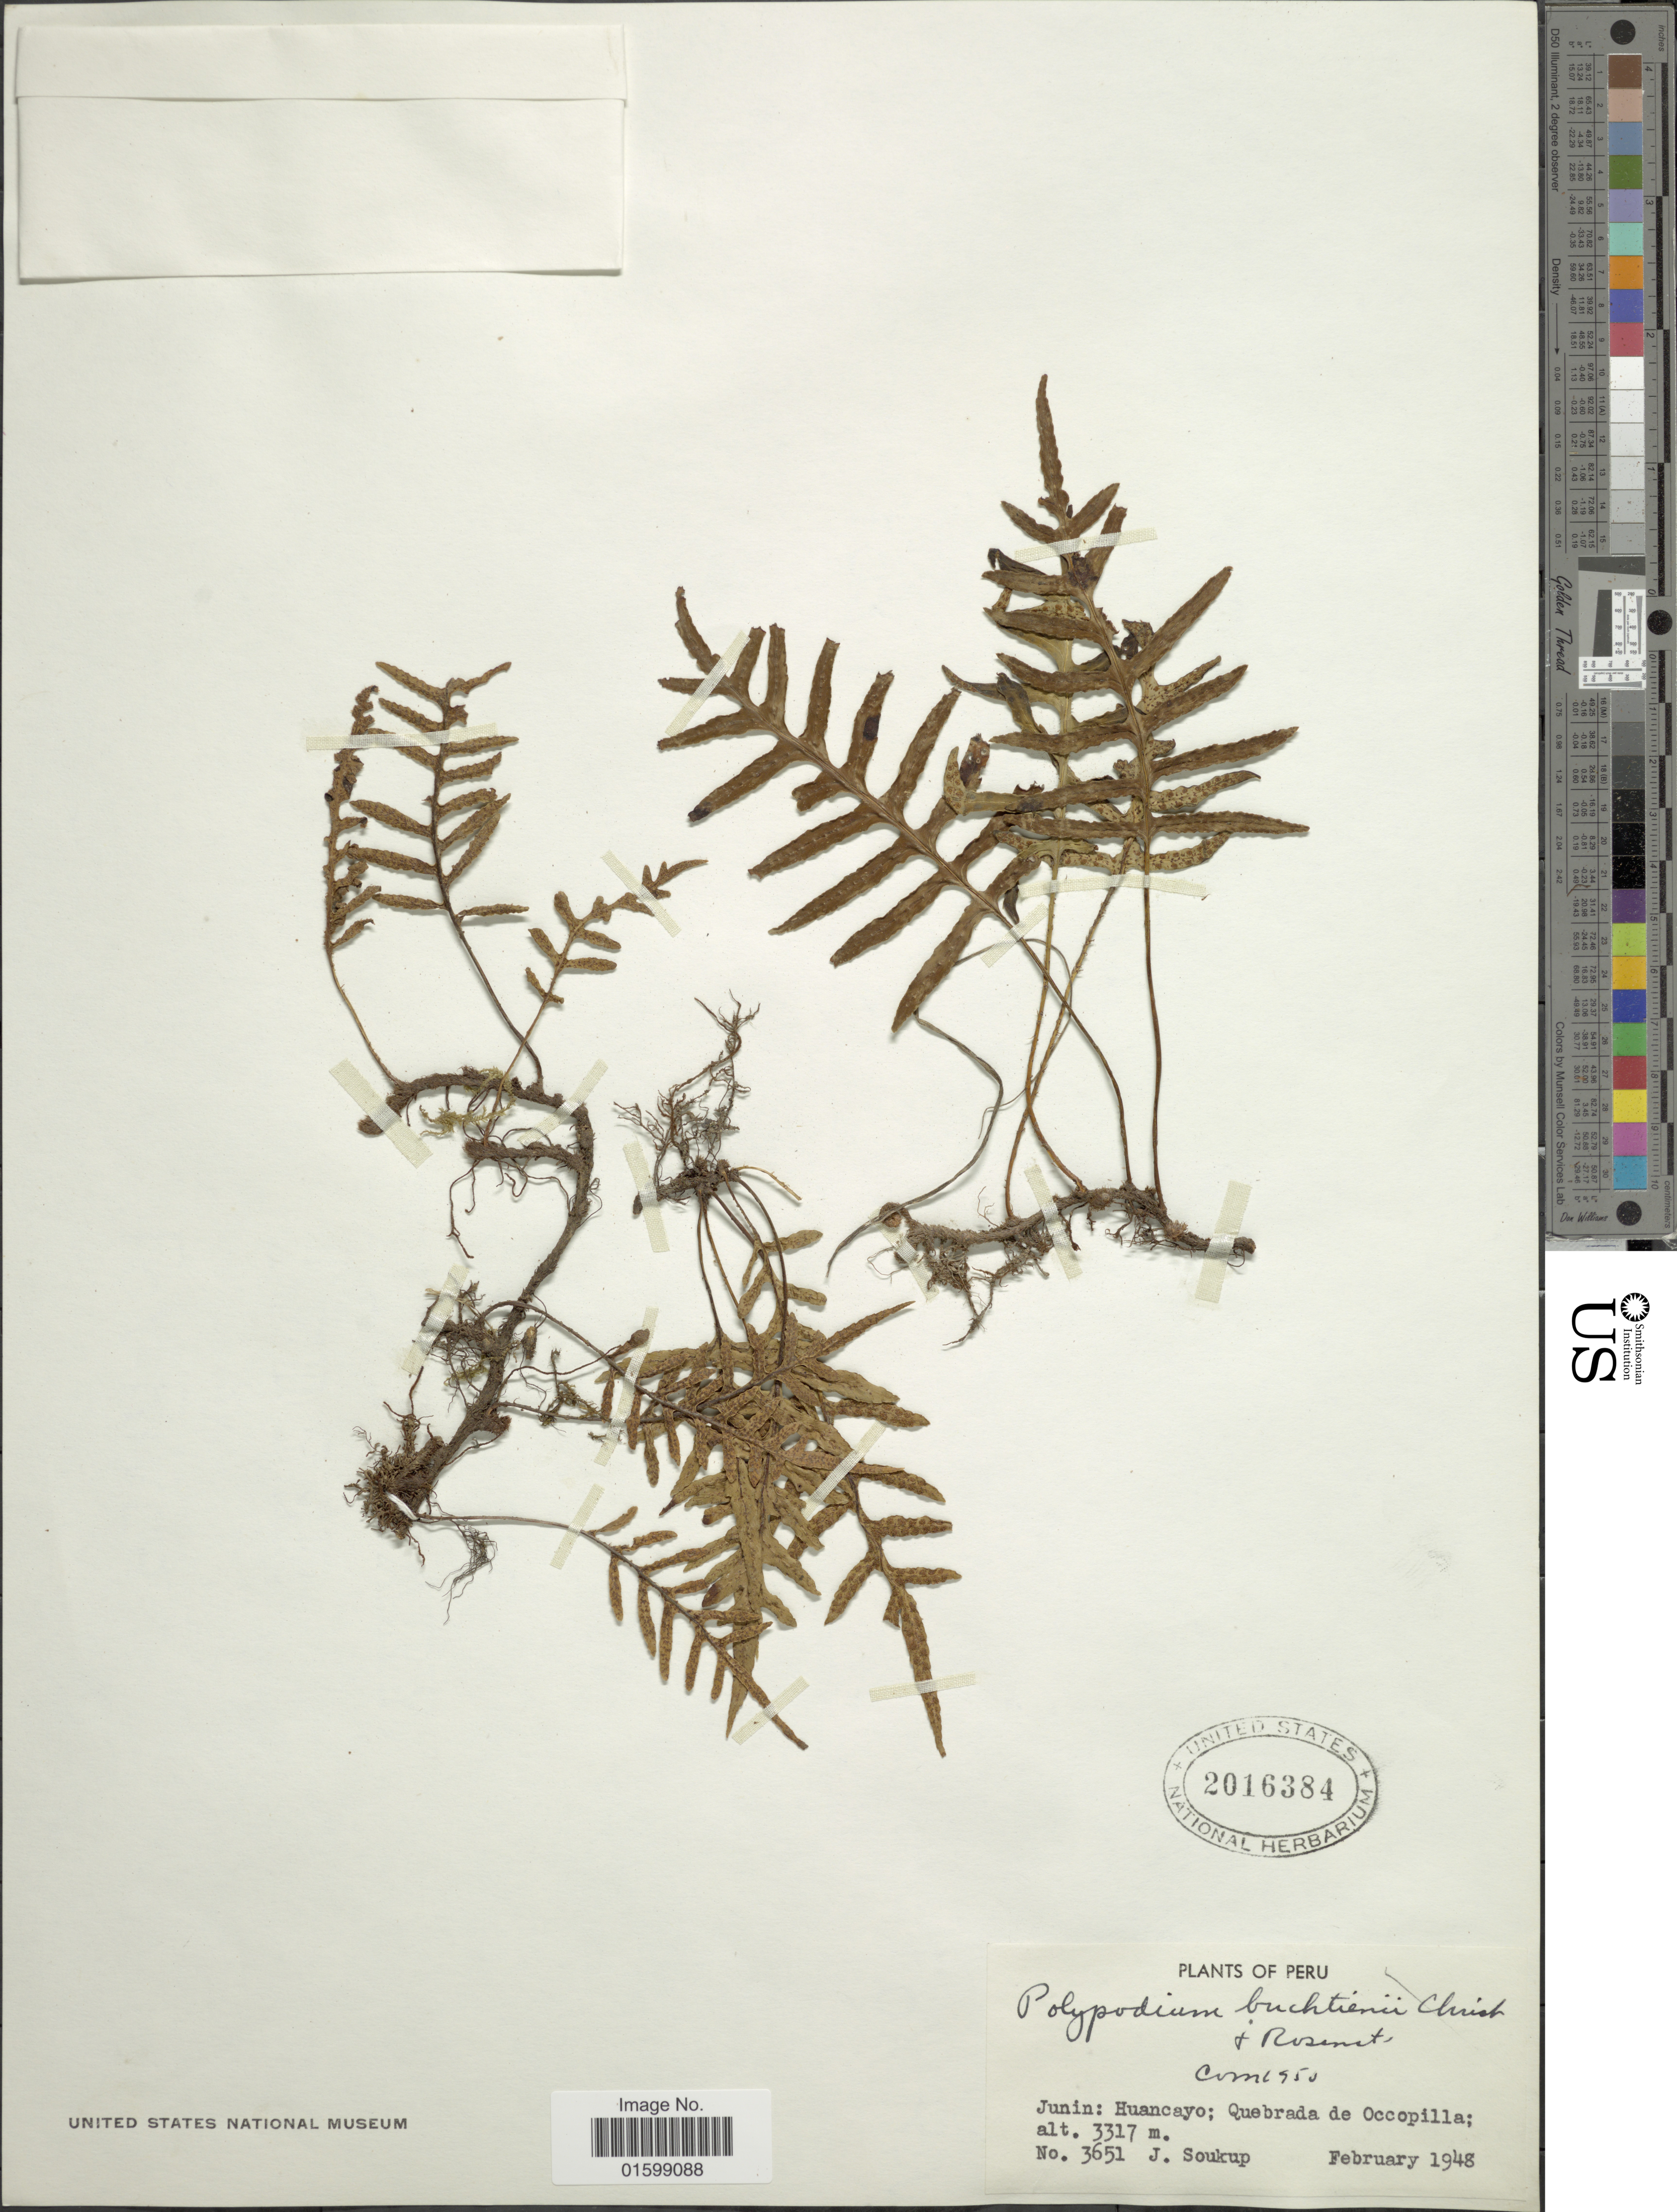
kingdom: Plantae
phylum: Tracheophyta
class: Polypodiopsida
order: Polypodiales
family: Polypodiaceae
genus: Pleopeltis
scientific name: Pleopeltis buchtienii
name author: (Christ & Rosenst.) A.R. Sm.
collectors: J. Soukop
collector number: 3651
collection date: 1948-02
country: Peru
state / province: Junín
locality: Huancayo; Quebrada de Occupilla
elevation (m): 3317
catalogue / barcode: US 2016384